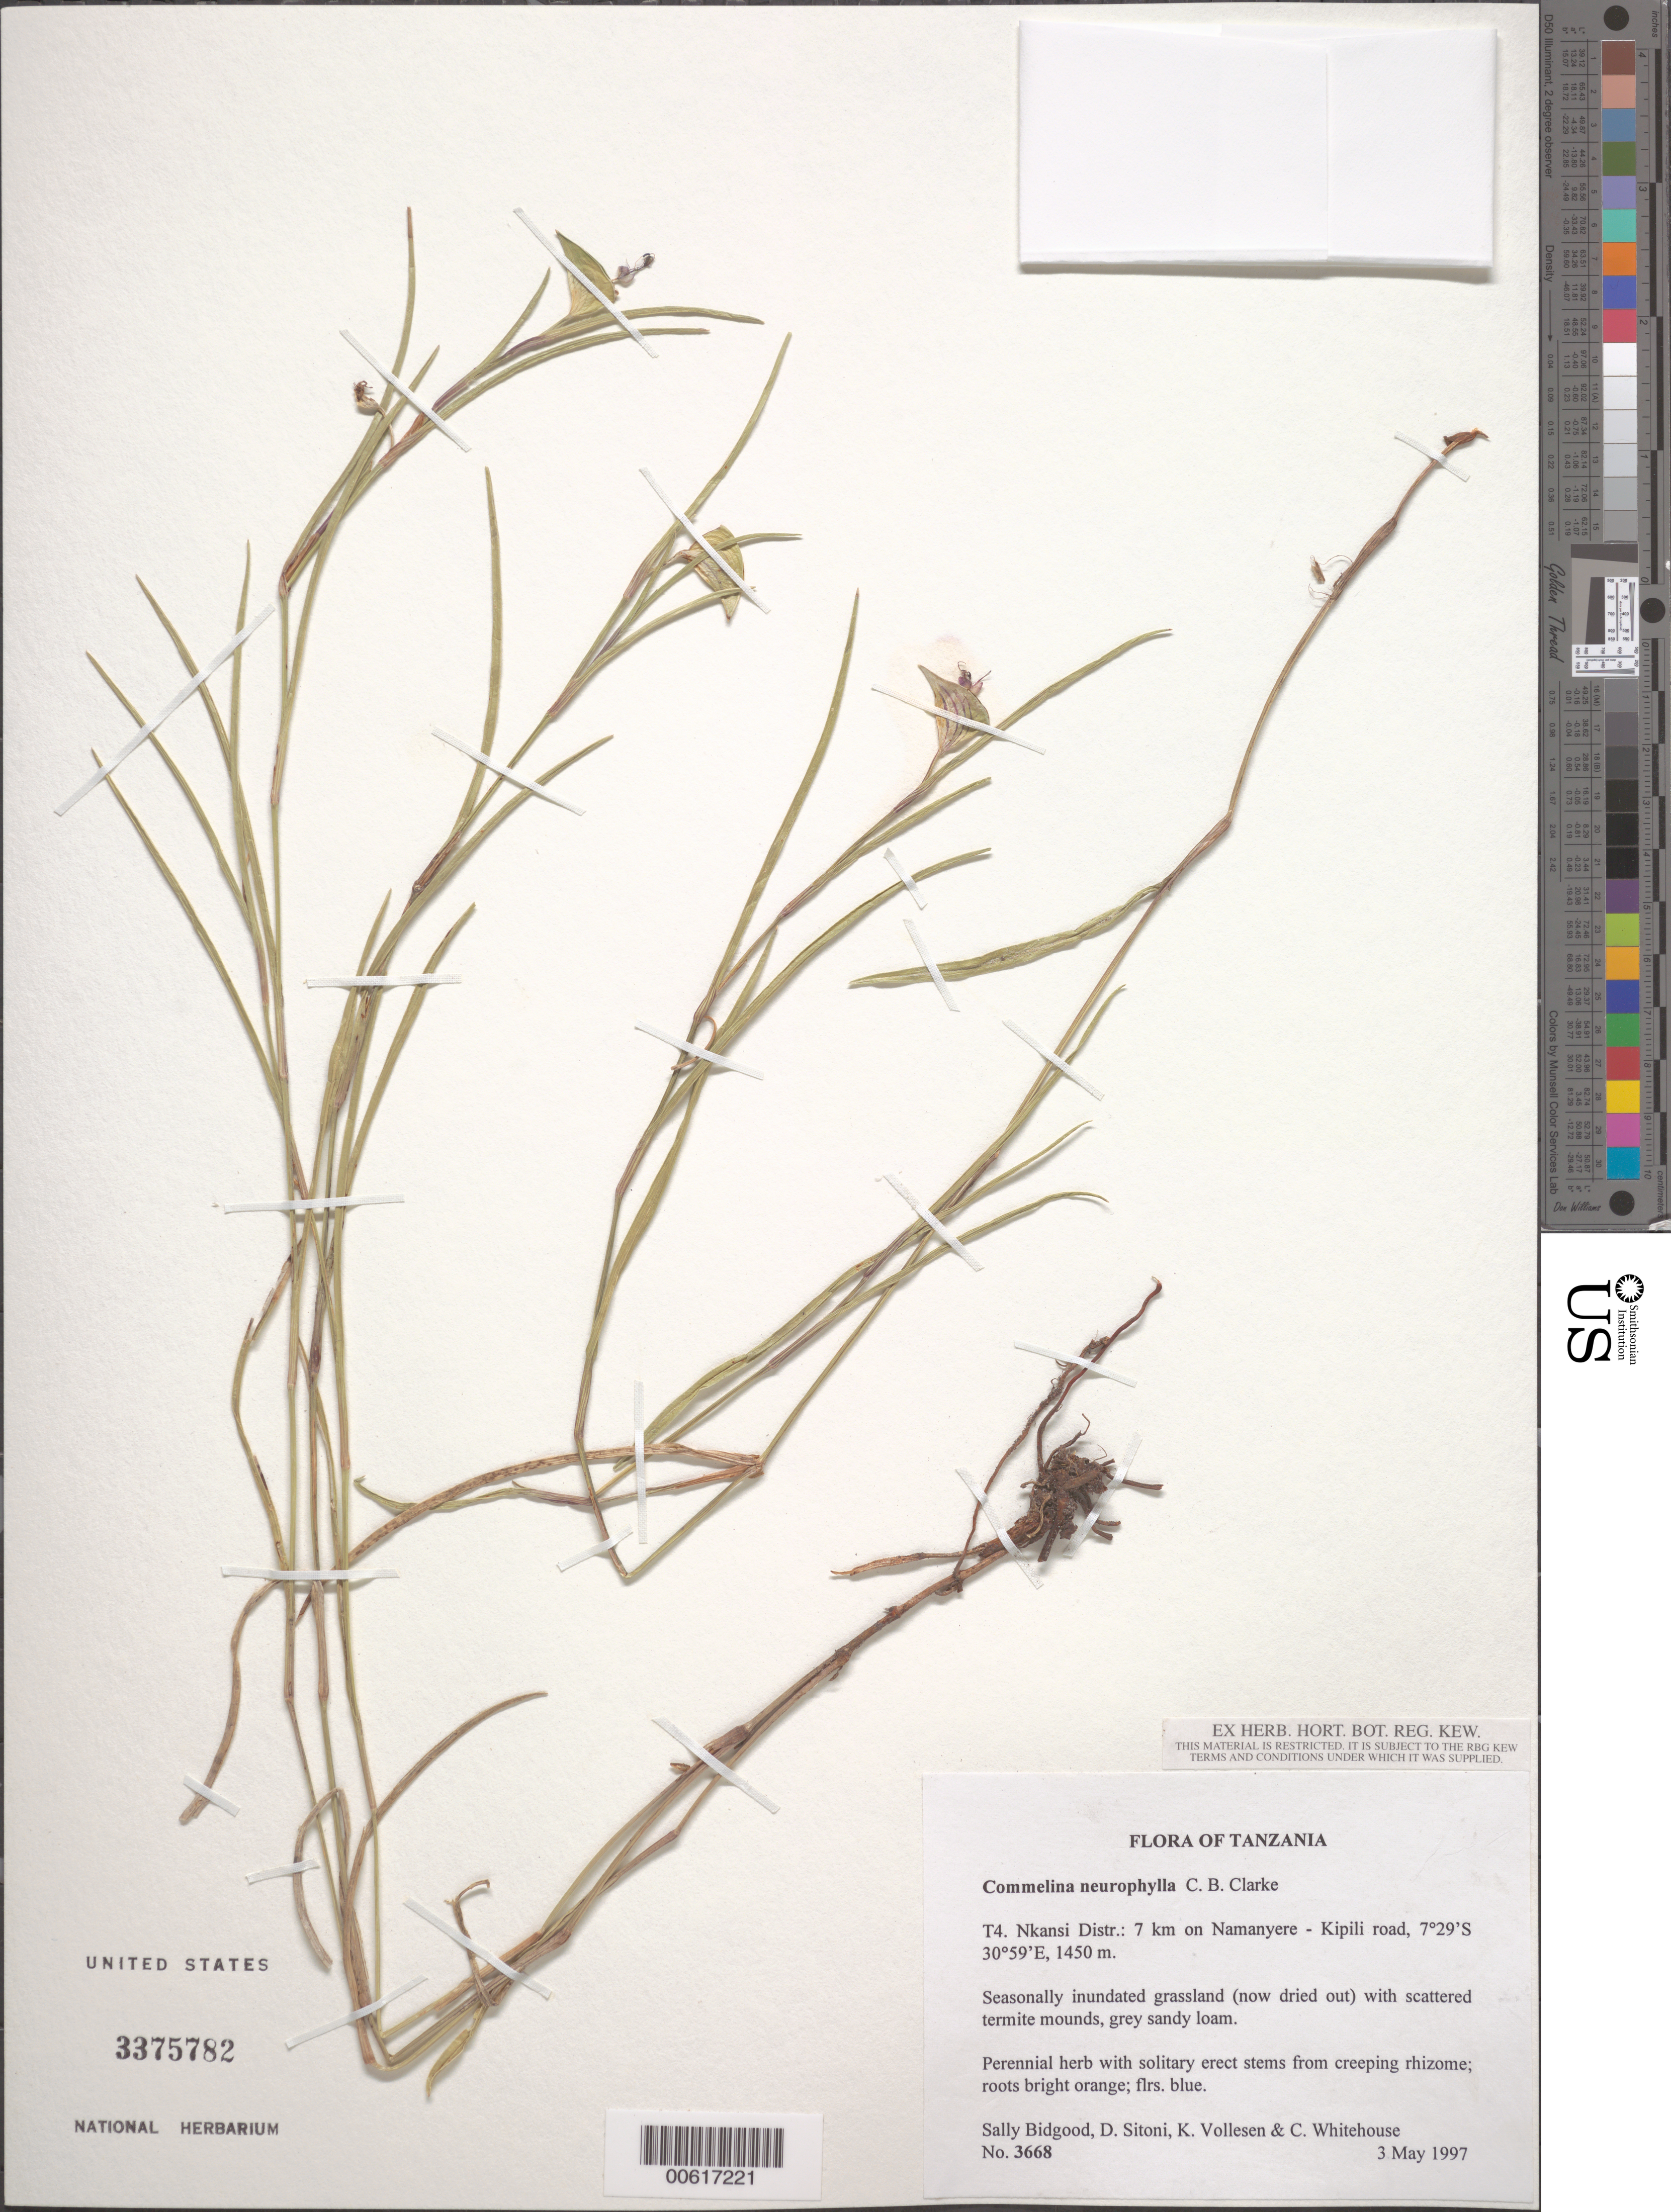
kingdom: Plantae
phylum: Tracheophyta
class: Liliopsida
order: Commelinales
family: Commelinaceae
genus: Commelina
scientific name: Commelina neurophylla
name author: C.B. Clarke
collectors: G. Bidgood, D. Sitoni, K. Vollesen & C. Whitehouse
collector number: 3668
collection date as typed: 03 May 1997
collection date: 1997-05-03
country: Tanzania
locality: T4 nkansi dist., namanyere - kipili road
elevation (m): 1450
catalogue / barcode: US 3375782